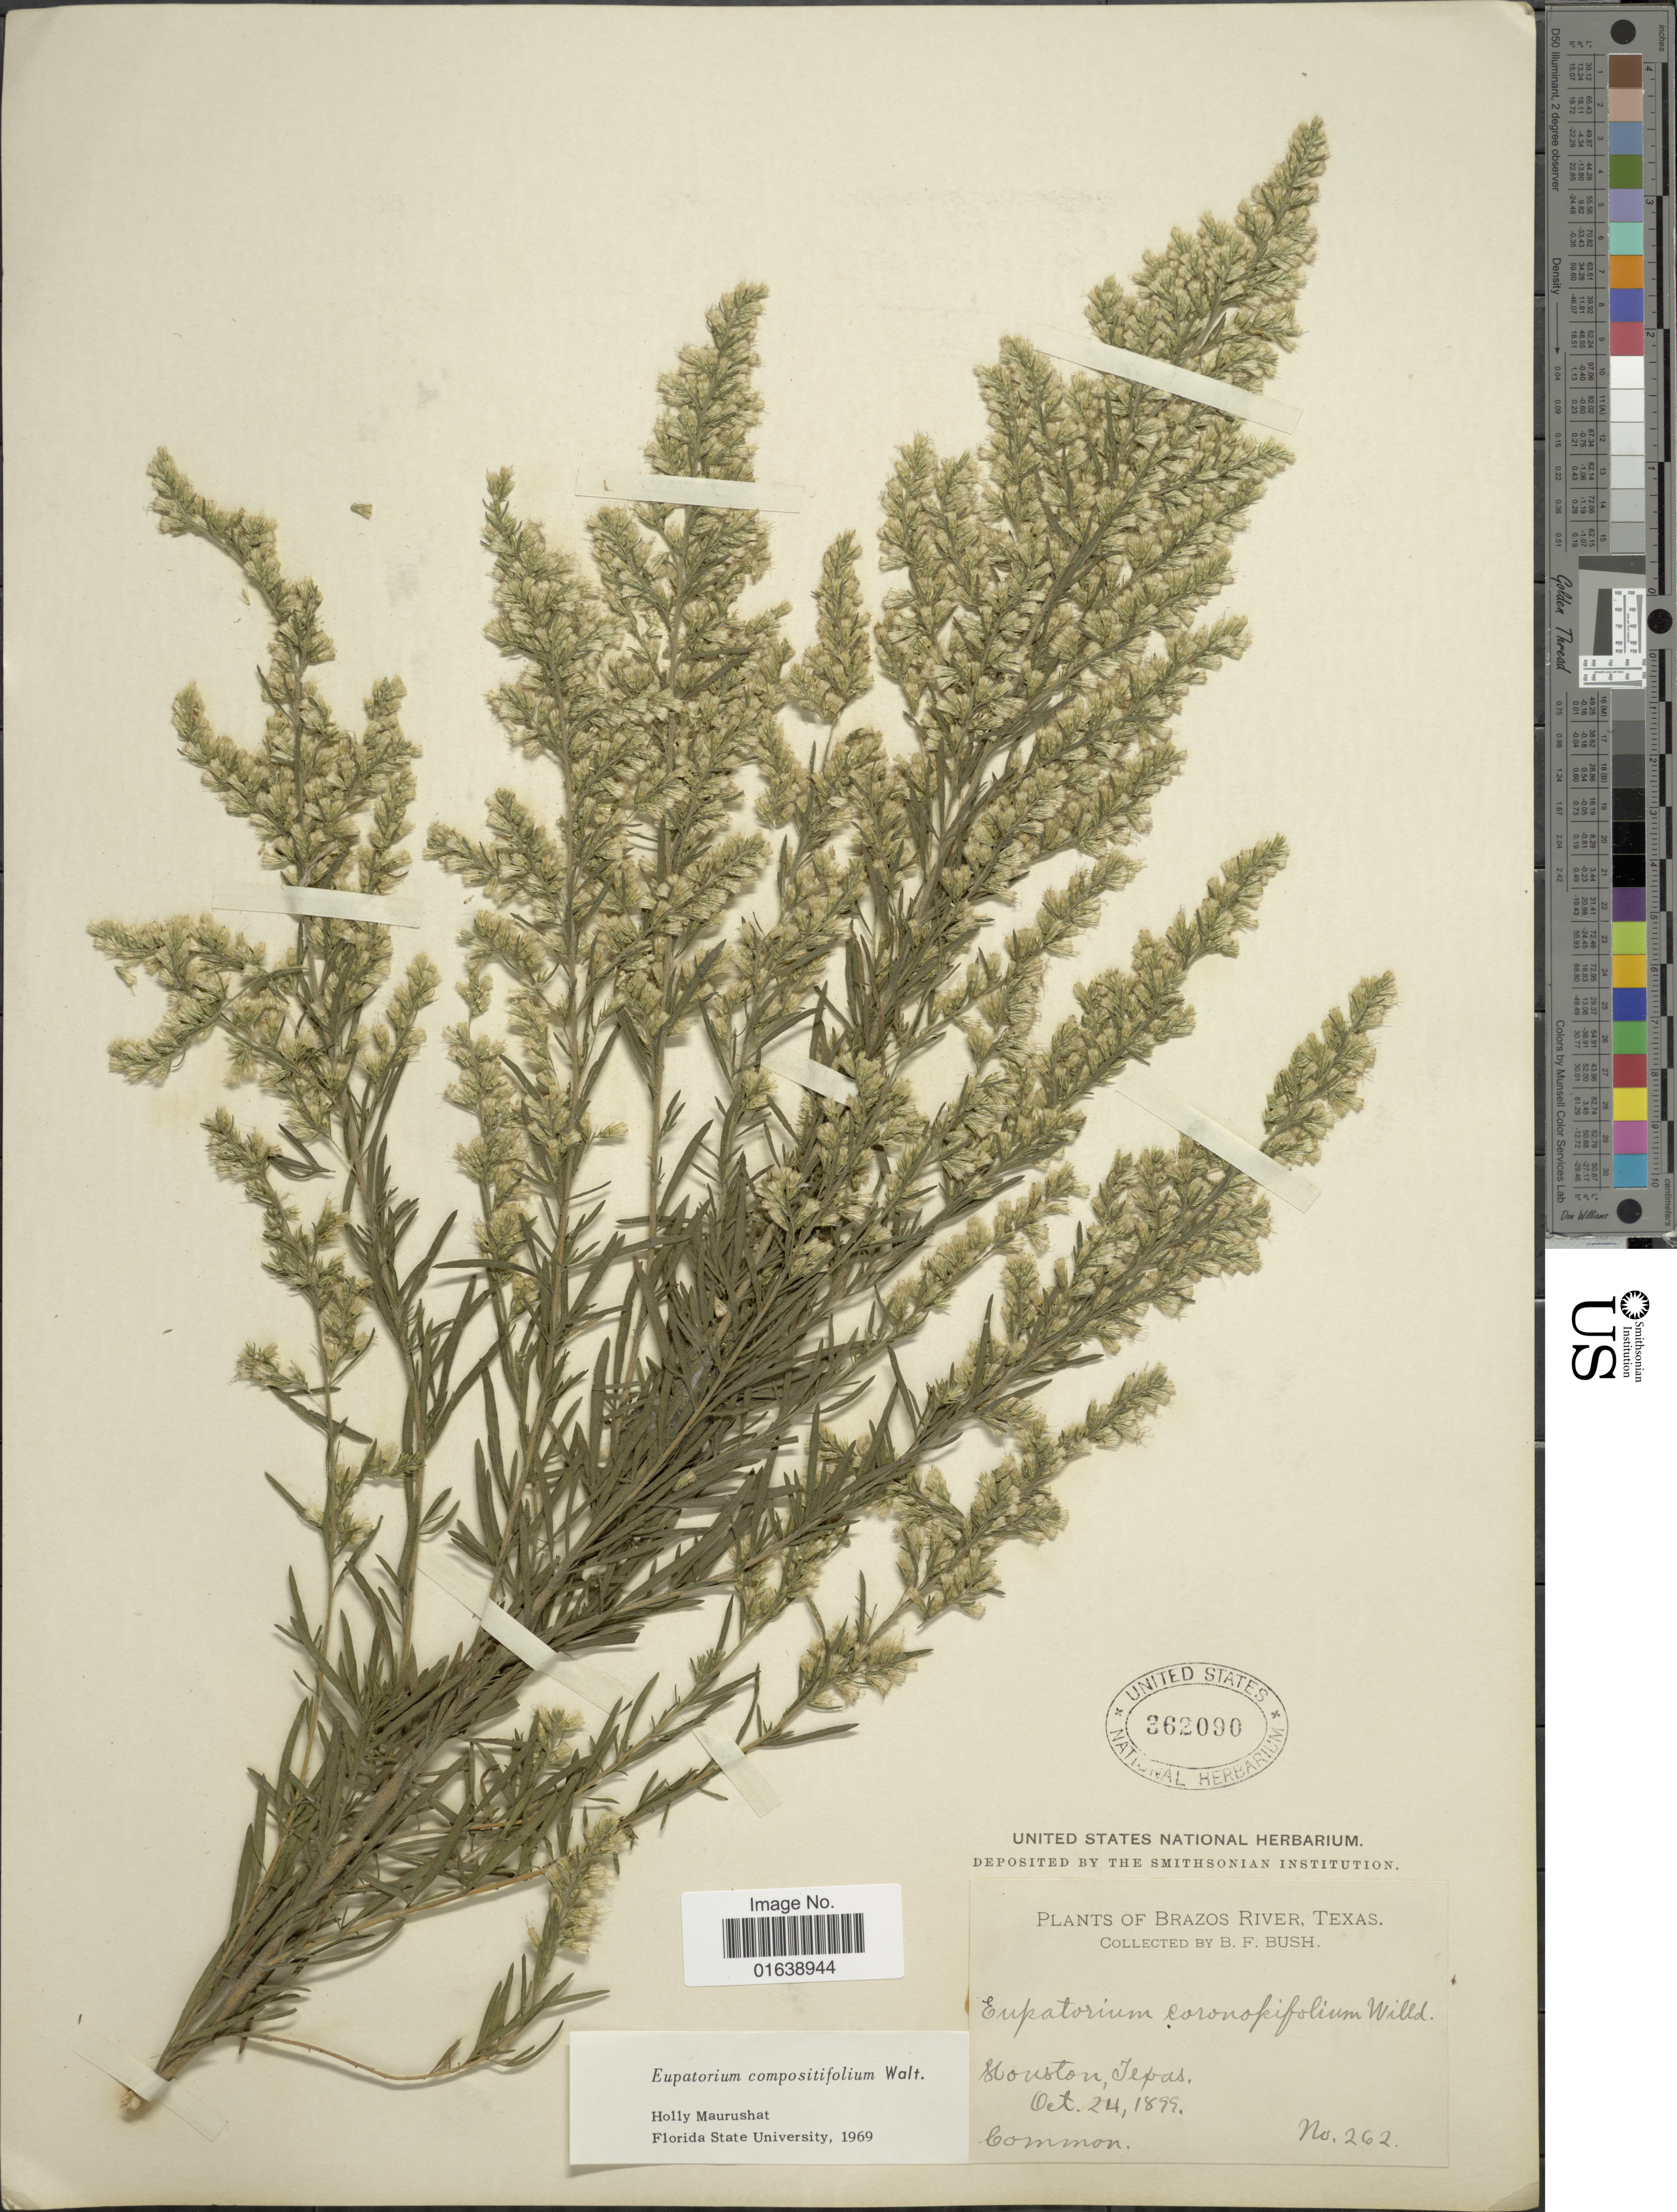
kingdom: Plantae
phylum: Tracheophyta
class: Magnoliopsida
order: Asterales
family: Asteraceae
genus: Eupatorium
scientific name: Eupatorium compositifolium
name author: Walter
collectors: B. F. Bush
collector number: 262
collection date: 1899-10-24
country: United States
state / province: Texas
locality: Brazos River, Stinston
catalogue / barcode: US 362090